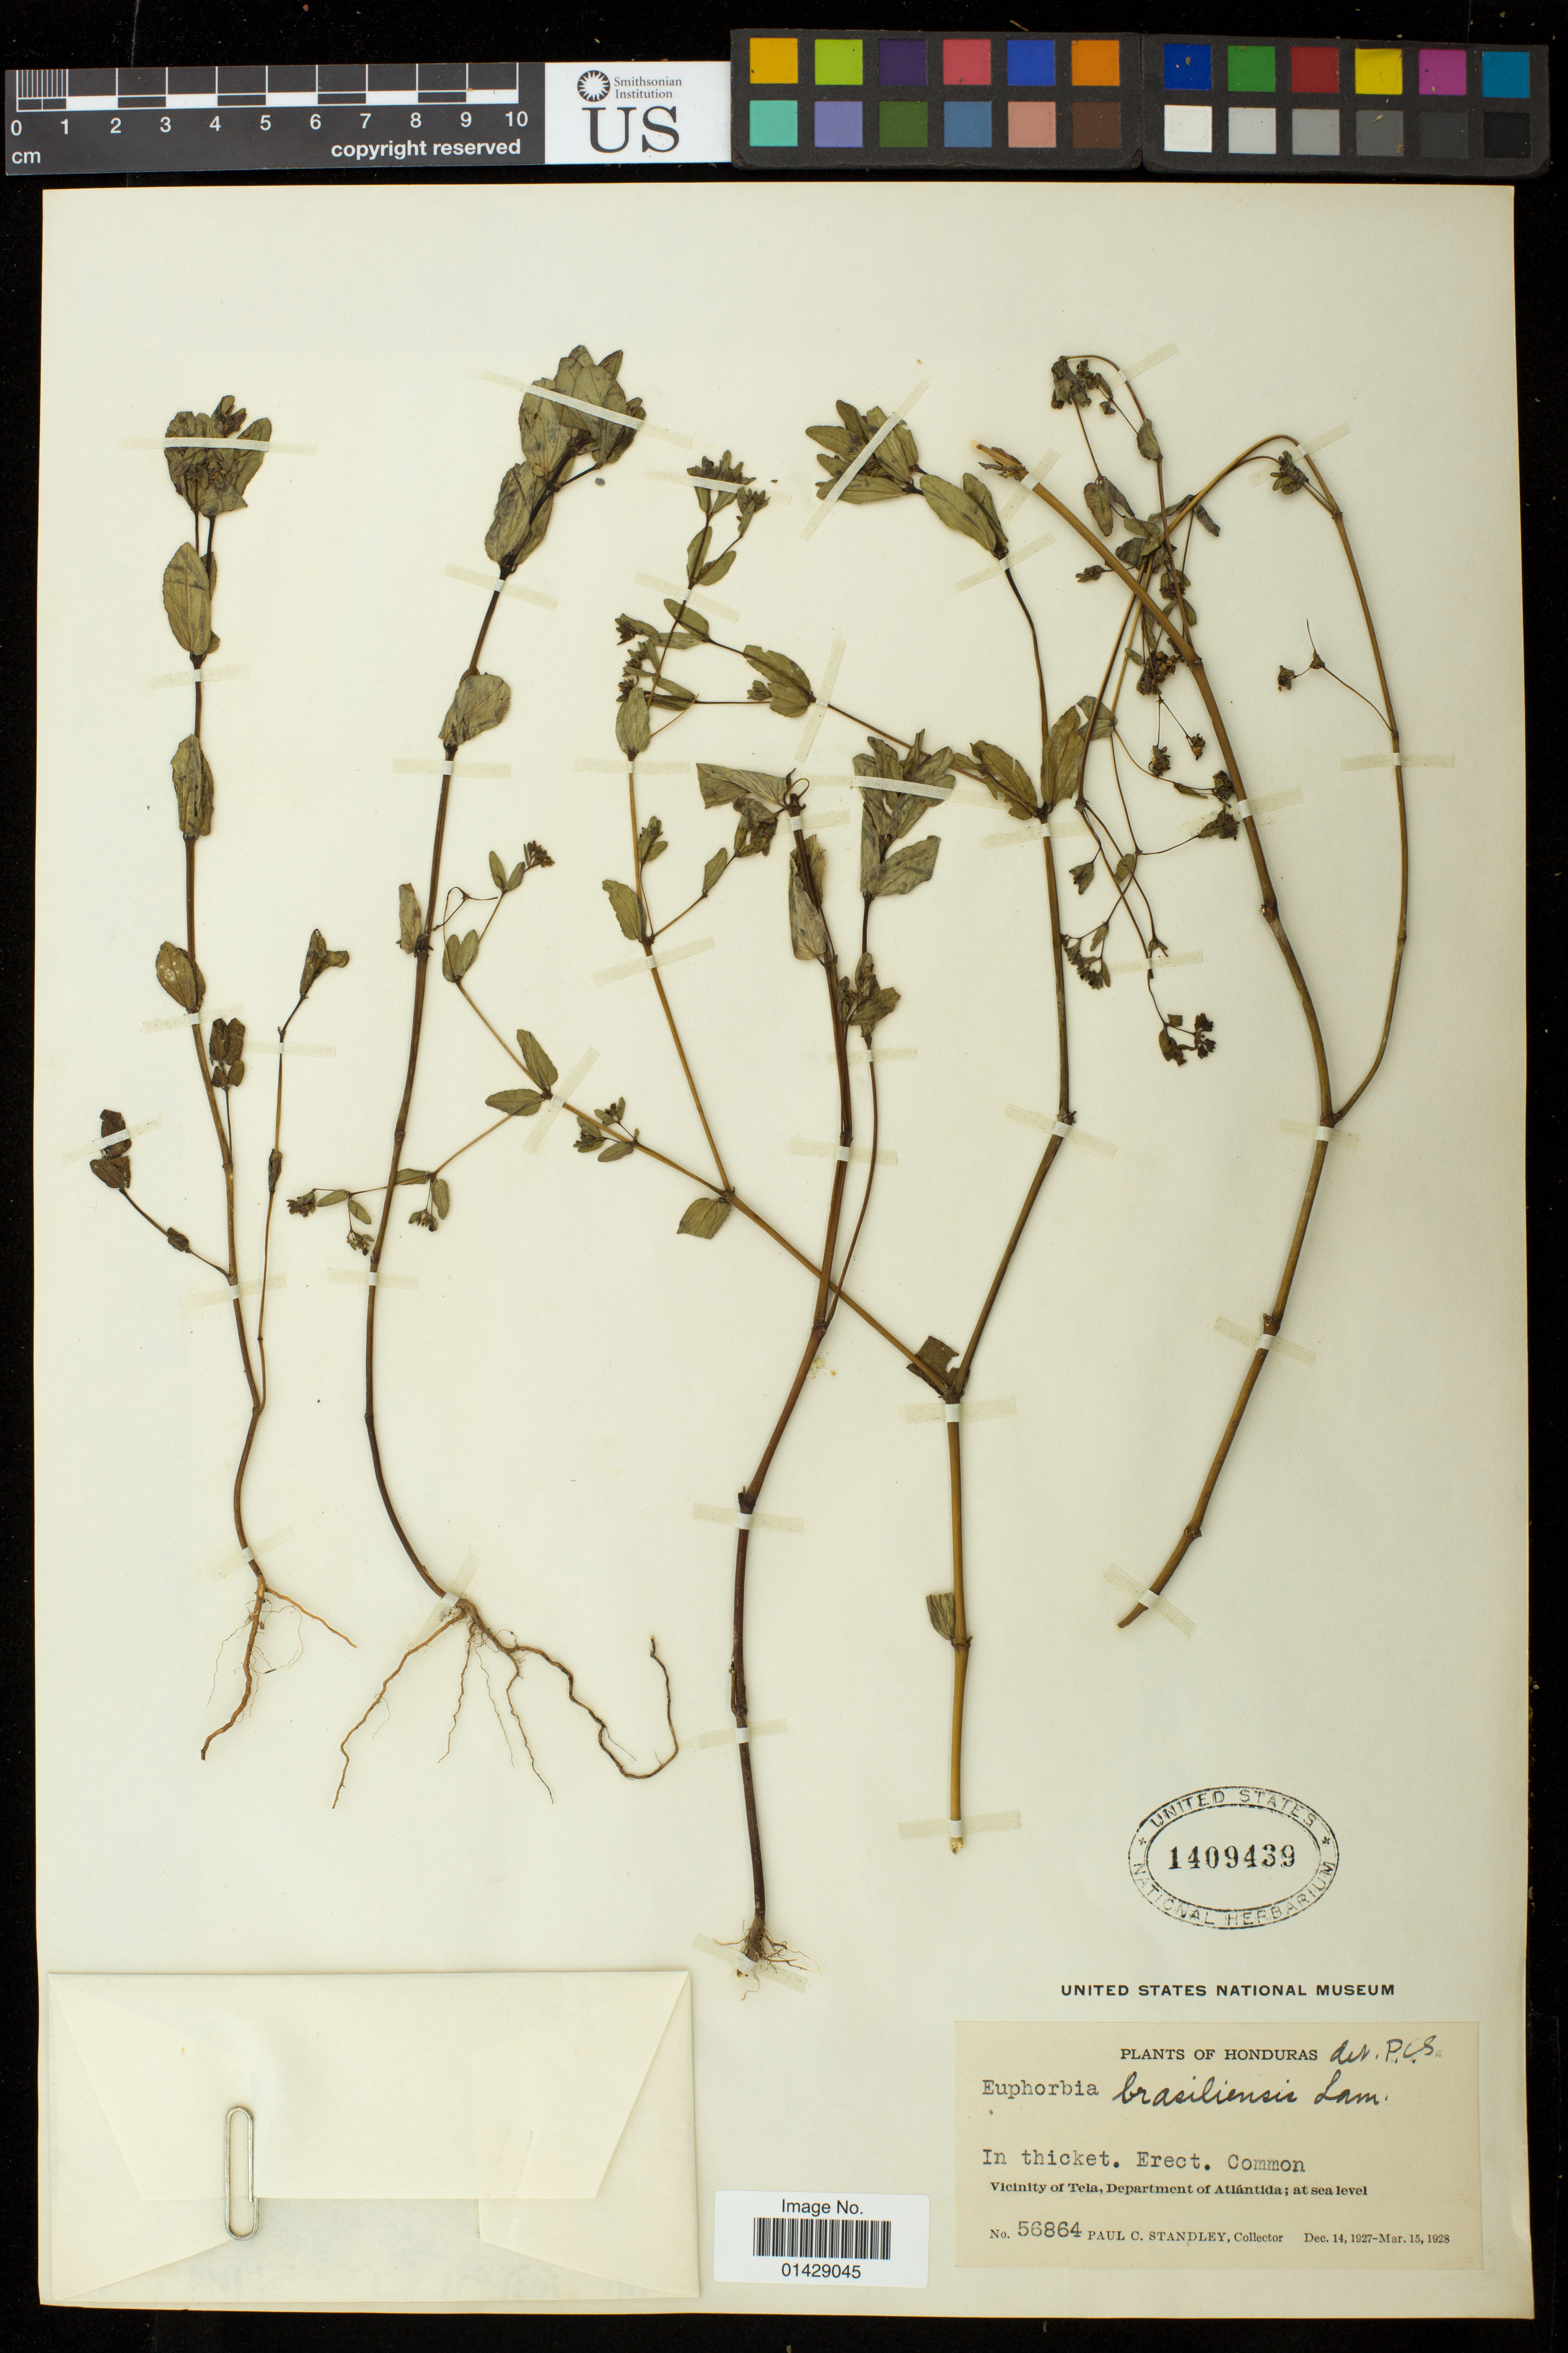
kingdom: Plantae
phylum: Tracheophyta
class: Magnoliopsida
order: Malpighiales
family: Euphorbiaceae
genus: Euphorbia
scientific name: Euphorbia hyssopifolia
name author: L.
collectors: P. C. Standley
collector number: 56864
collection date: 1927-12-14/1928-03-15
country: Honduras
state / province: Atlántida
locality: Vicinity of Tela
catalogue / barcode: US 1409439